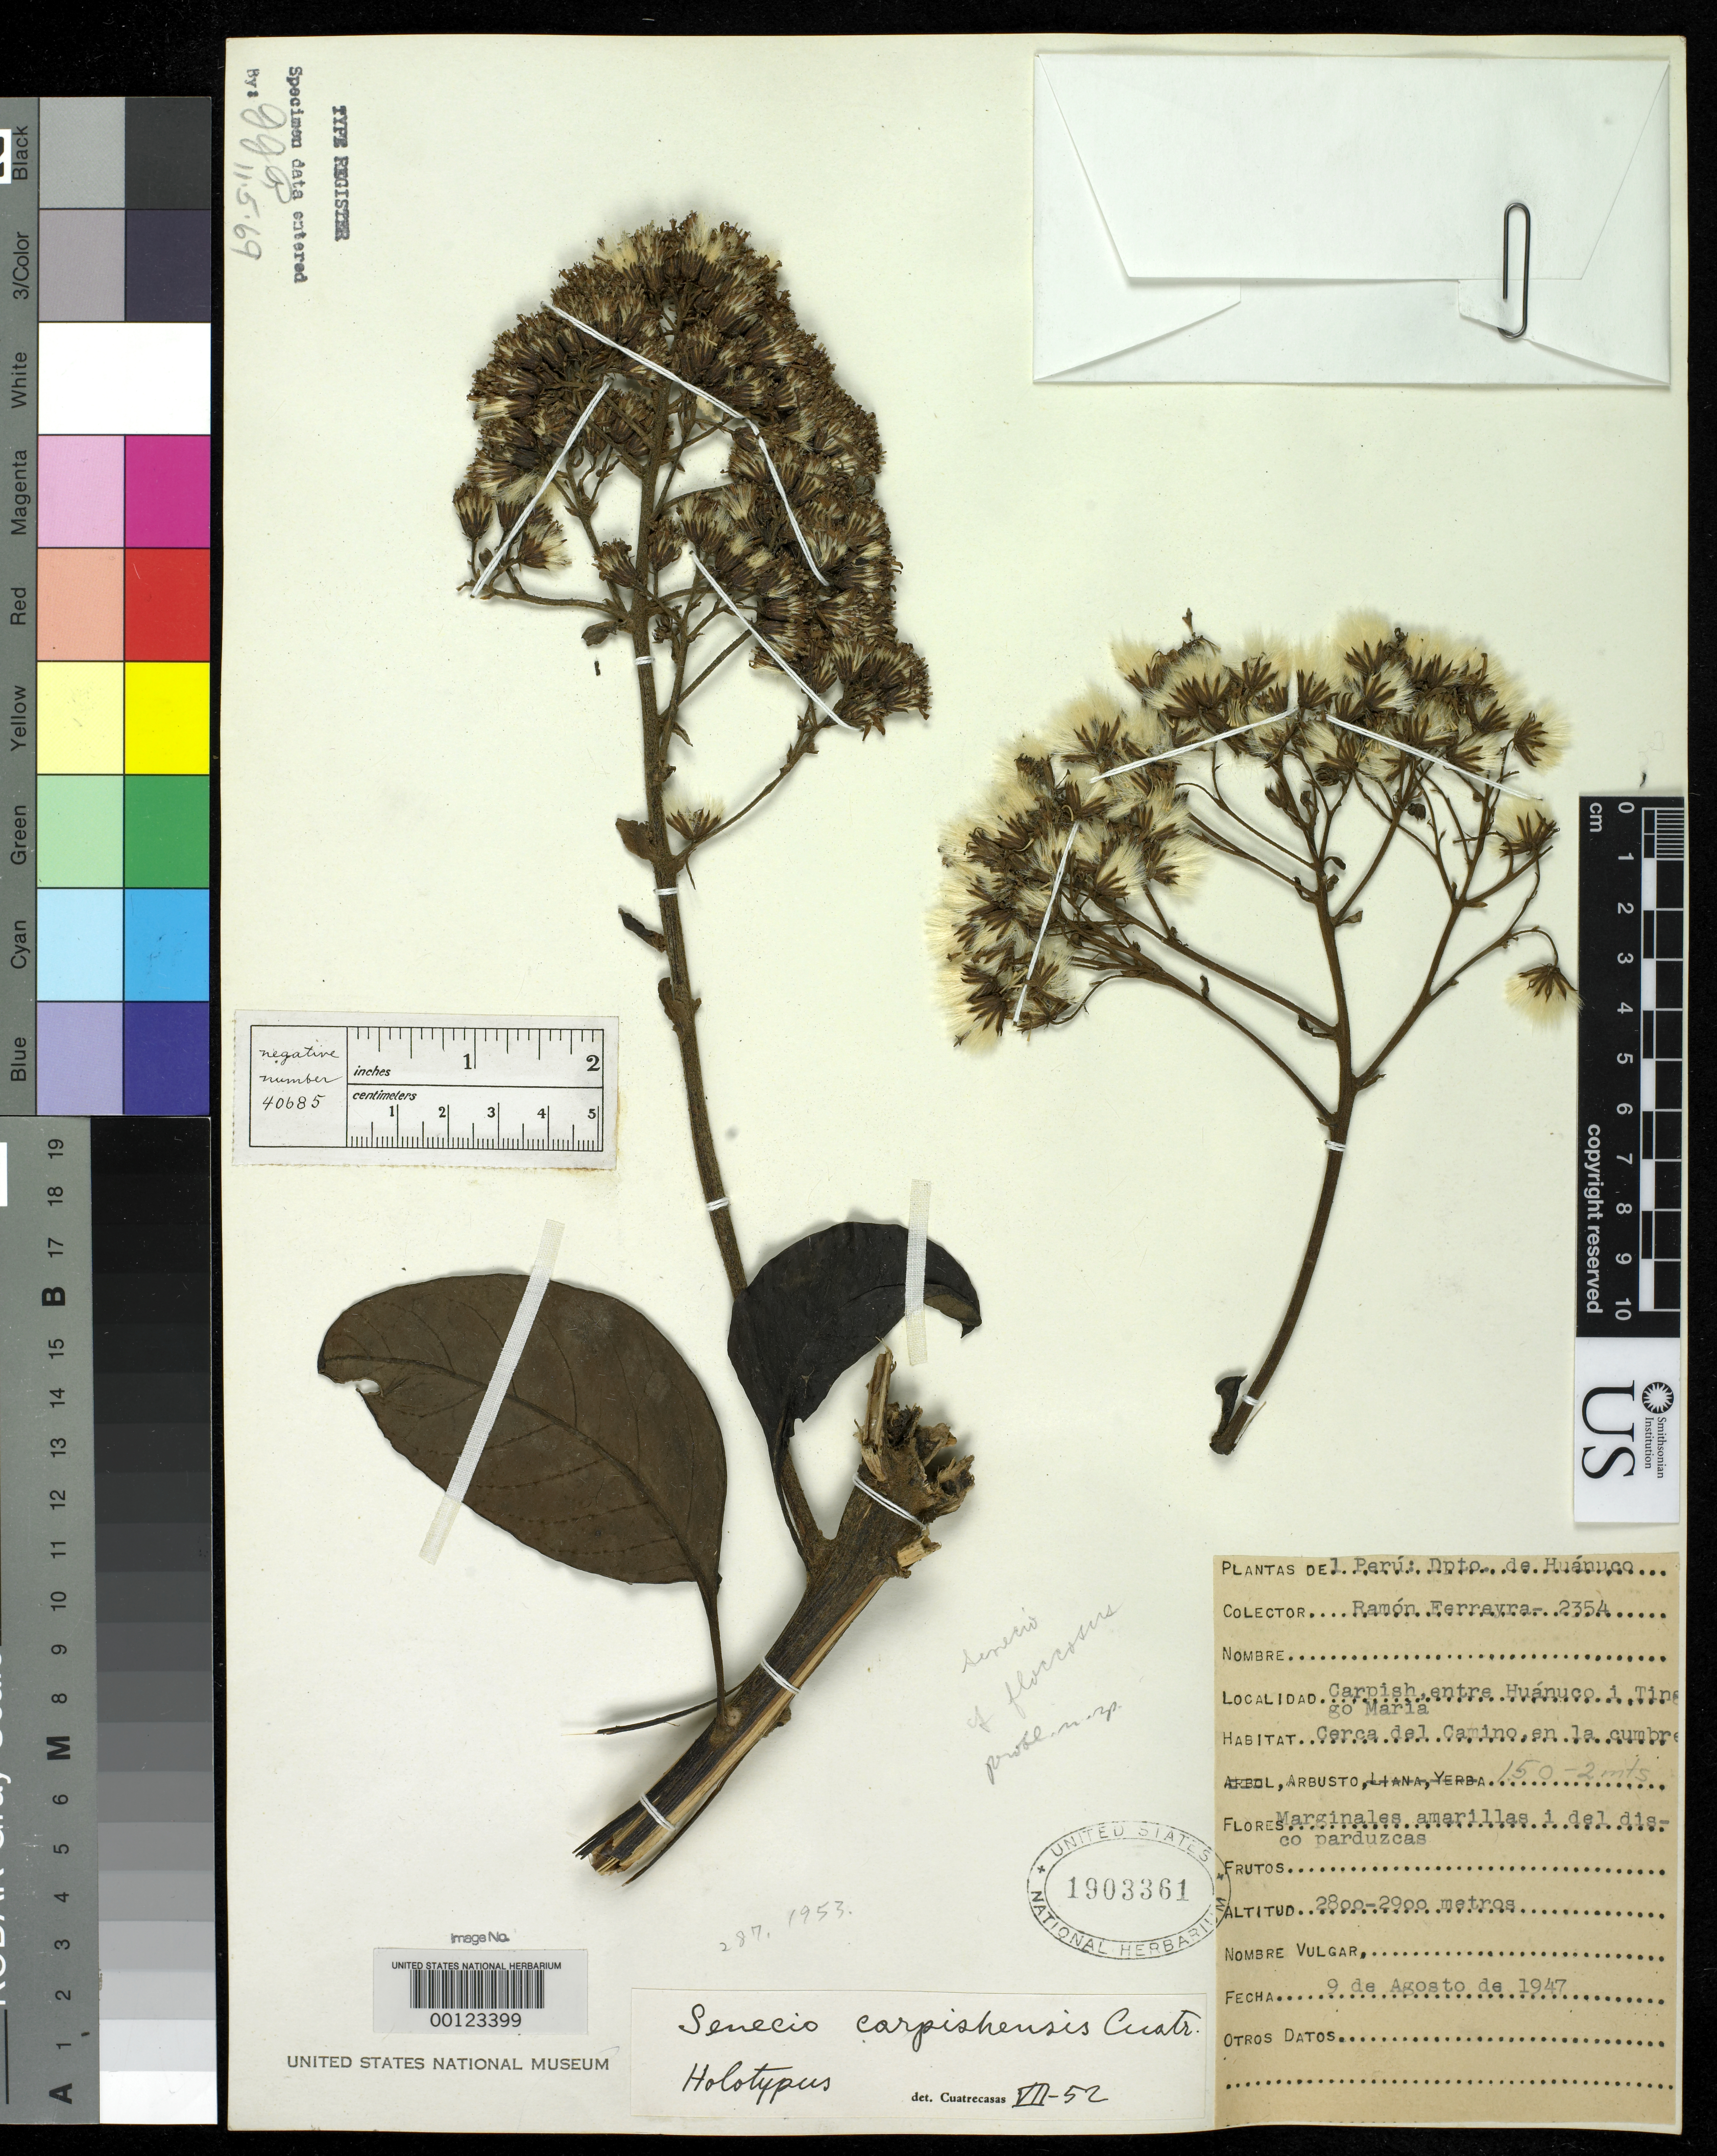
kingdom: Plantae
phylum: Tracheophyta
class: Magnoliopsida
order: Asterales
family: Asteraceae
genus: Senecio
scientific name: Senecio carpishensis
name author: Cuatrec.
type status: Holotype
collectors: R. A. Ferreyra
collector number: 2354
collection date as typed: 09 Aug 1947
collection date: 1947-08-09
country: Peru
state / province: Huánuco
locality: Carpish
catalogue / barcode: US 1903361